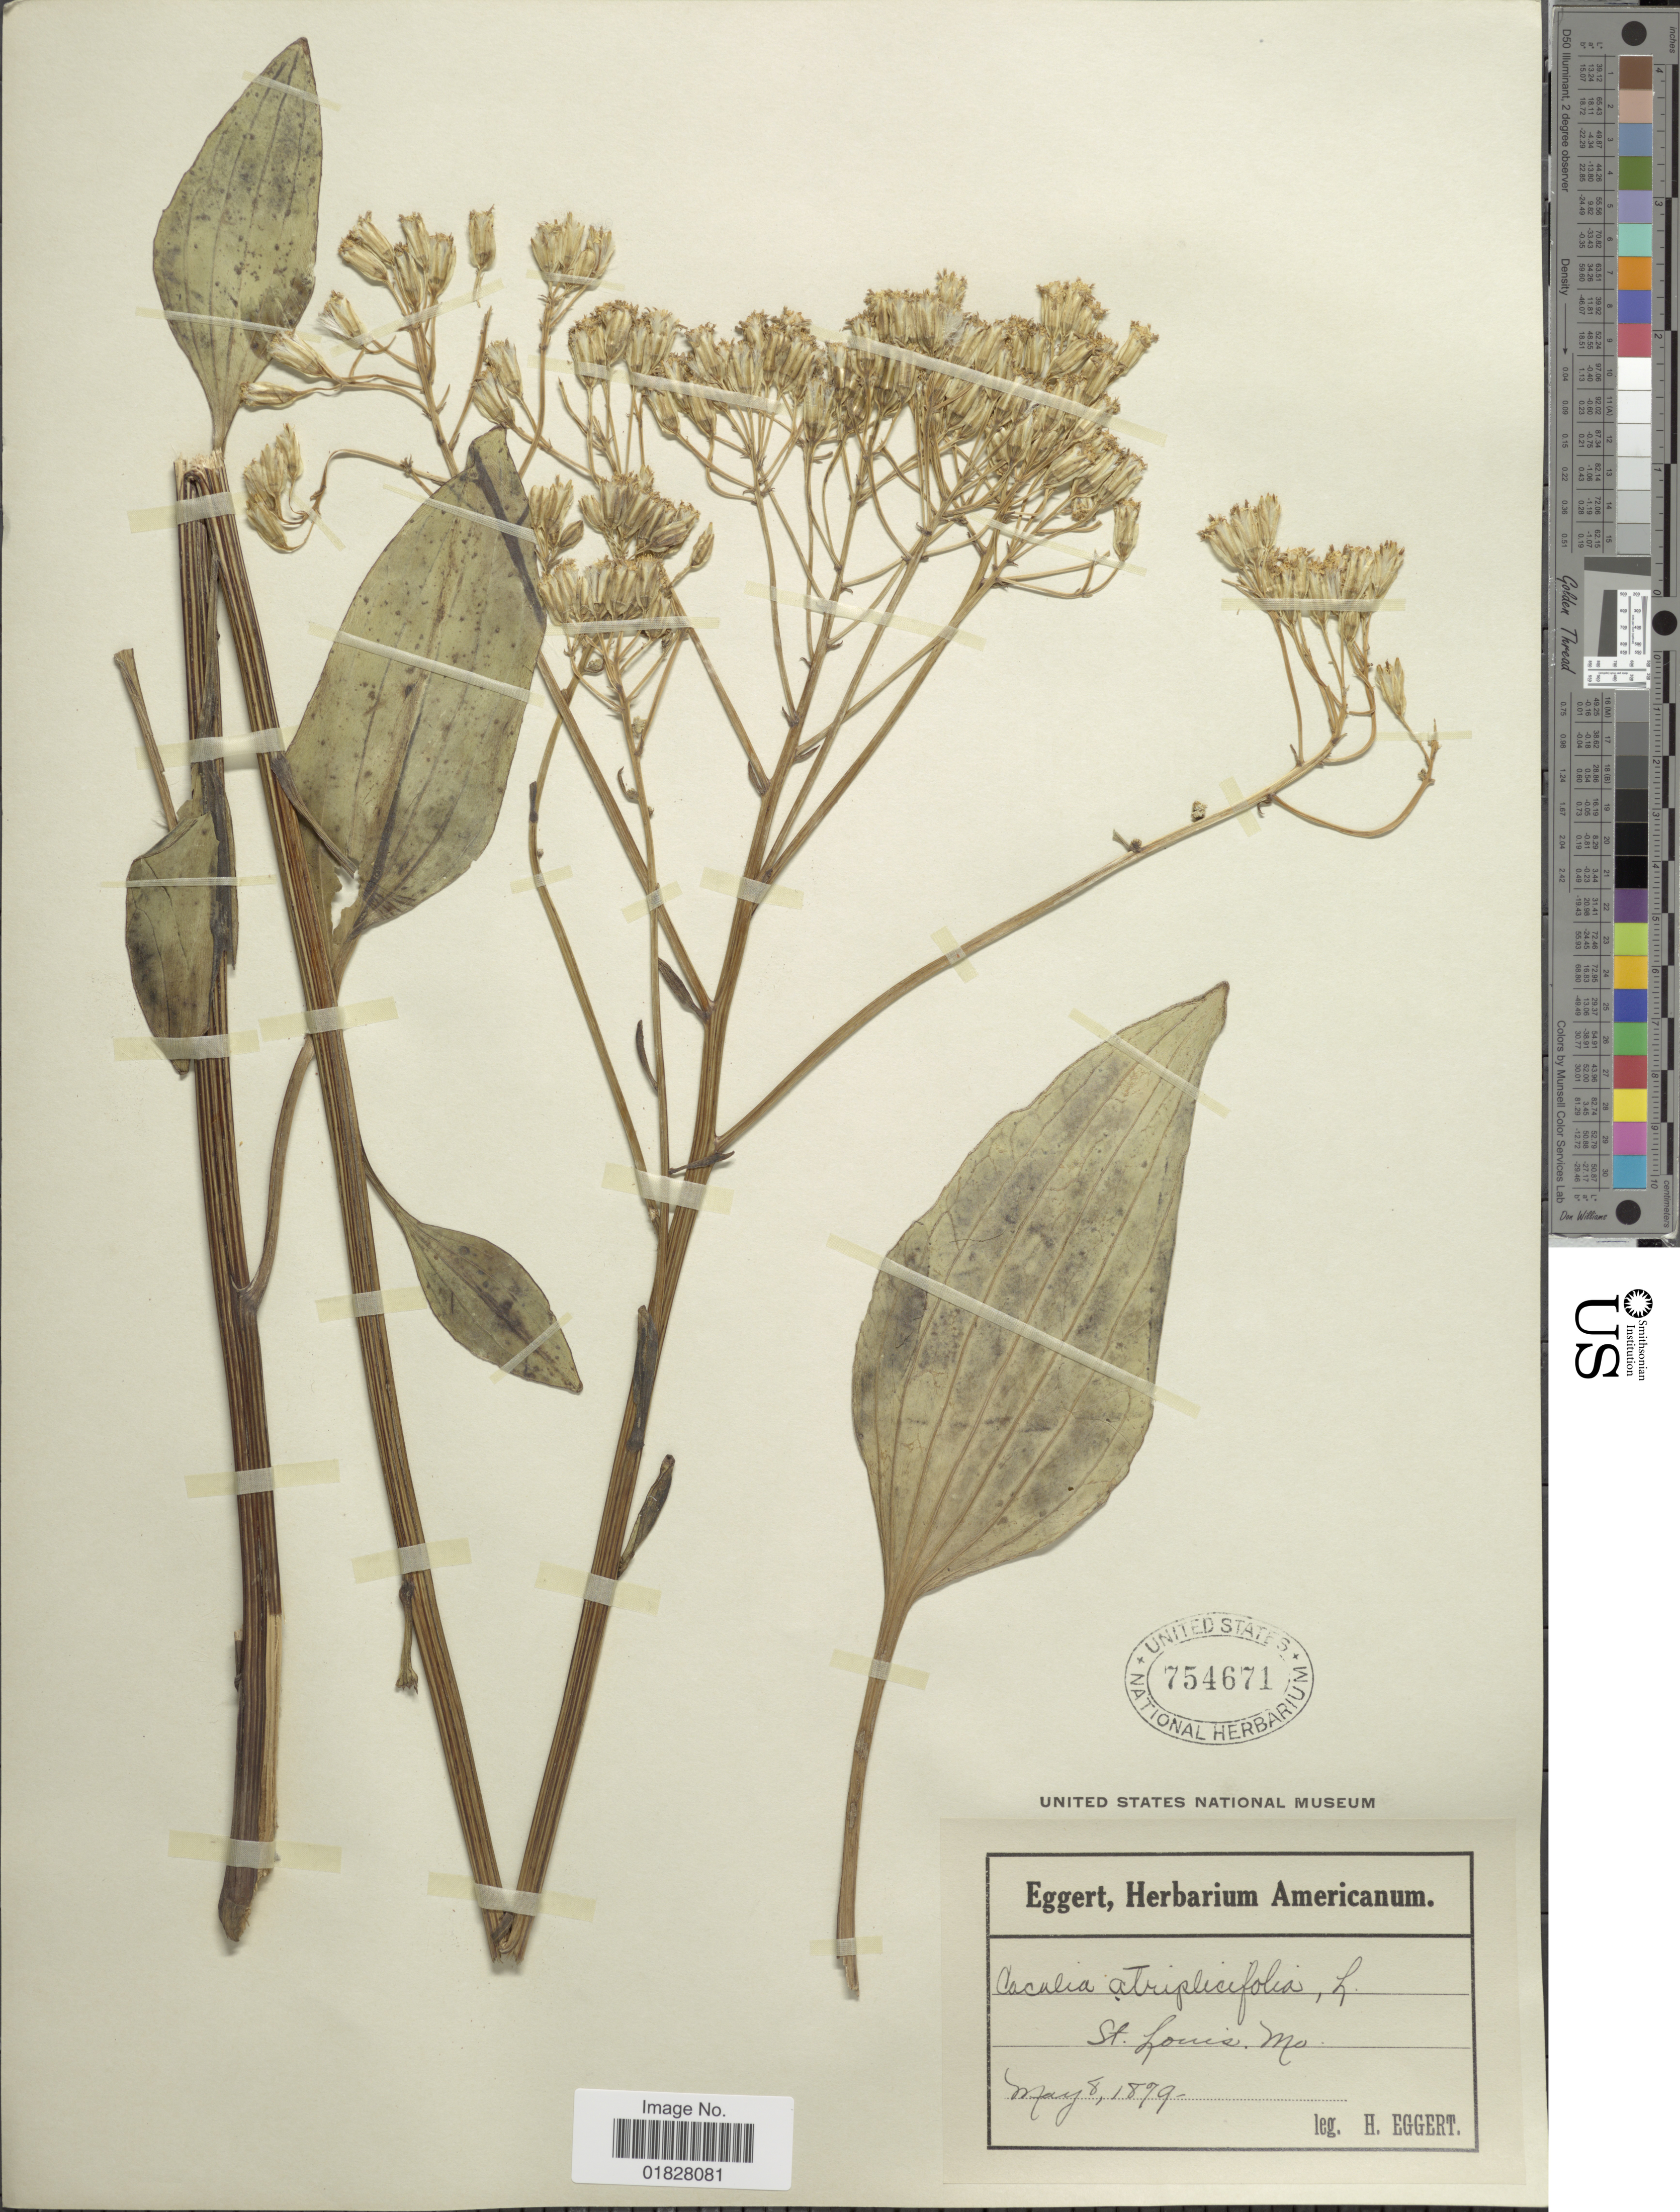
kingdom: Plantae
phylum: Tracheophyta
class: Magnoliopsida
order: Asterales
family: Asteraceae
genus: Arnoglossum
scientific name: Arnoglossum plantagineum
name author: Raf.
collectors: H. Eggert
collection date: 1879-05-08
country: United States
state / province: Missouri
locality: St. Louis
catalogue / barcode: US 754671